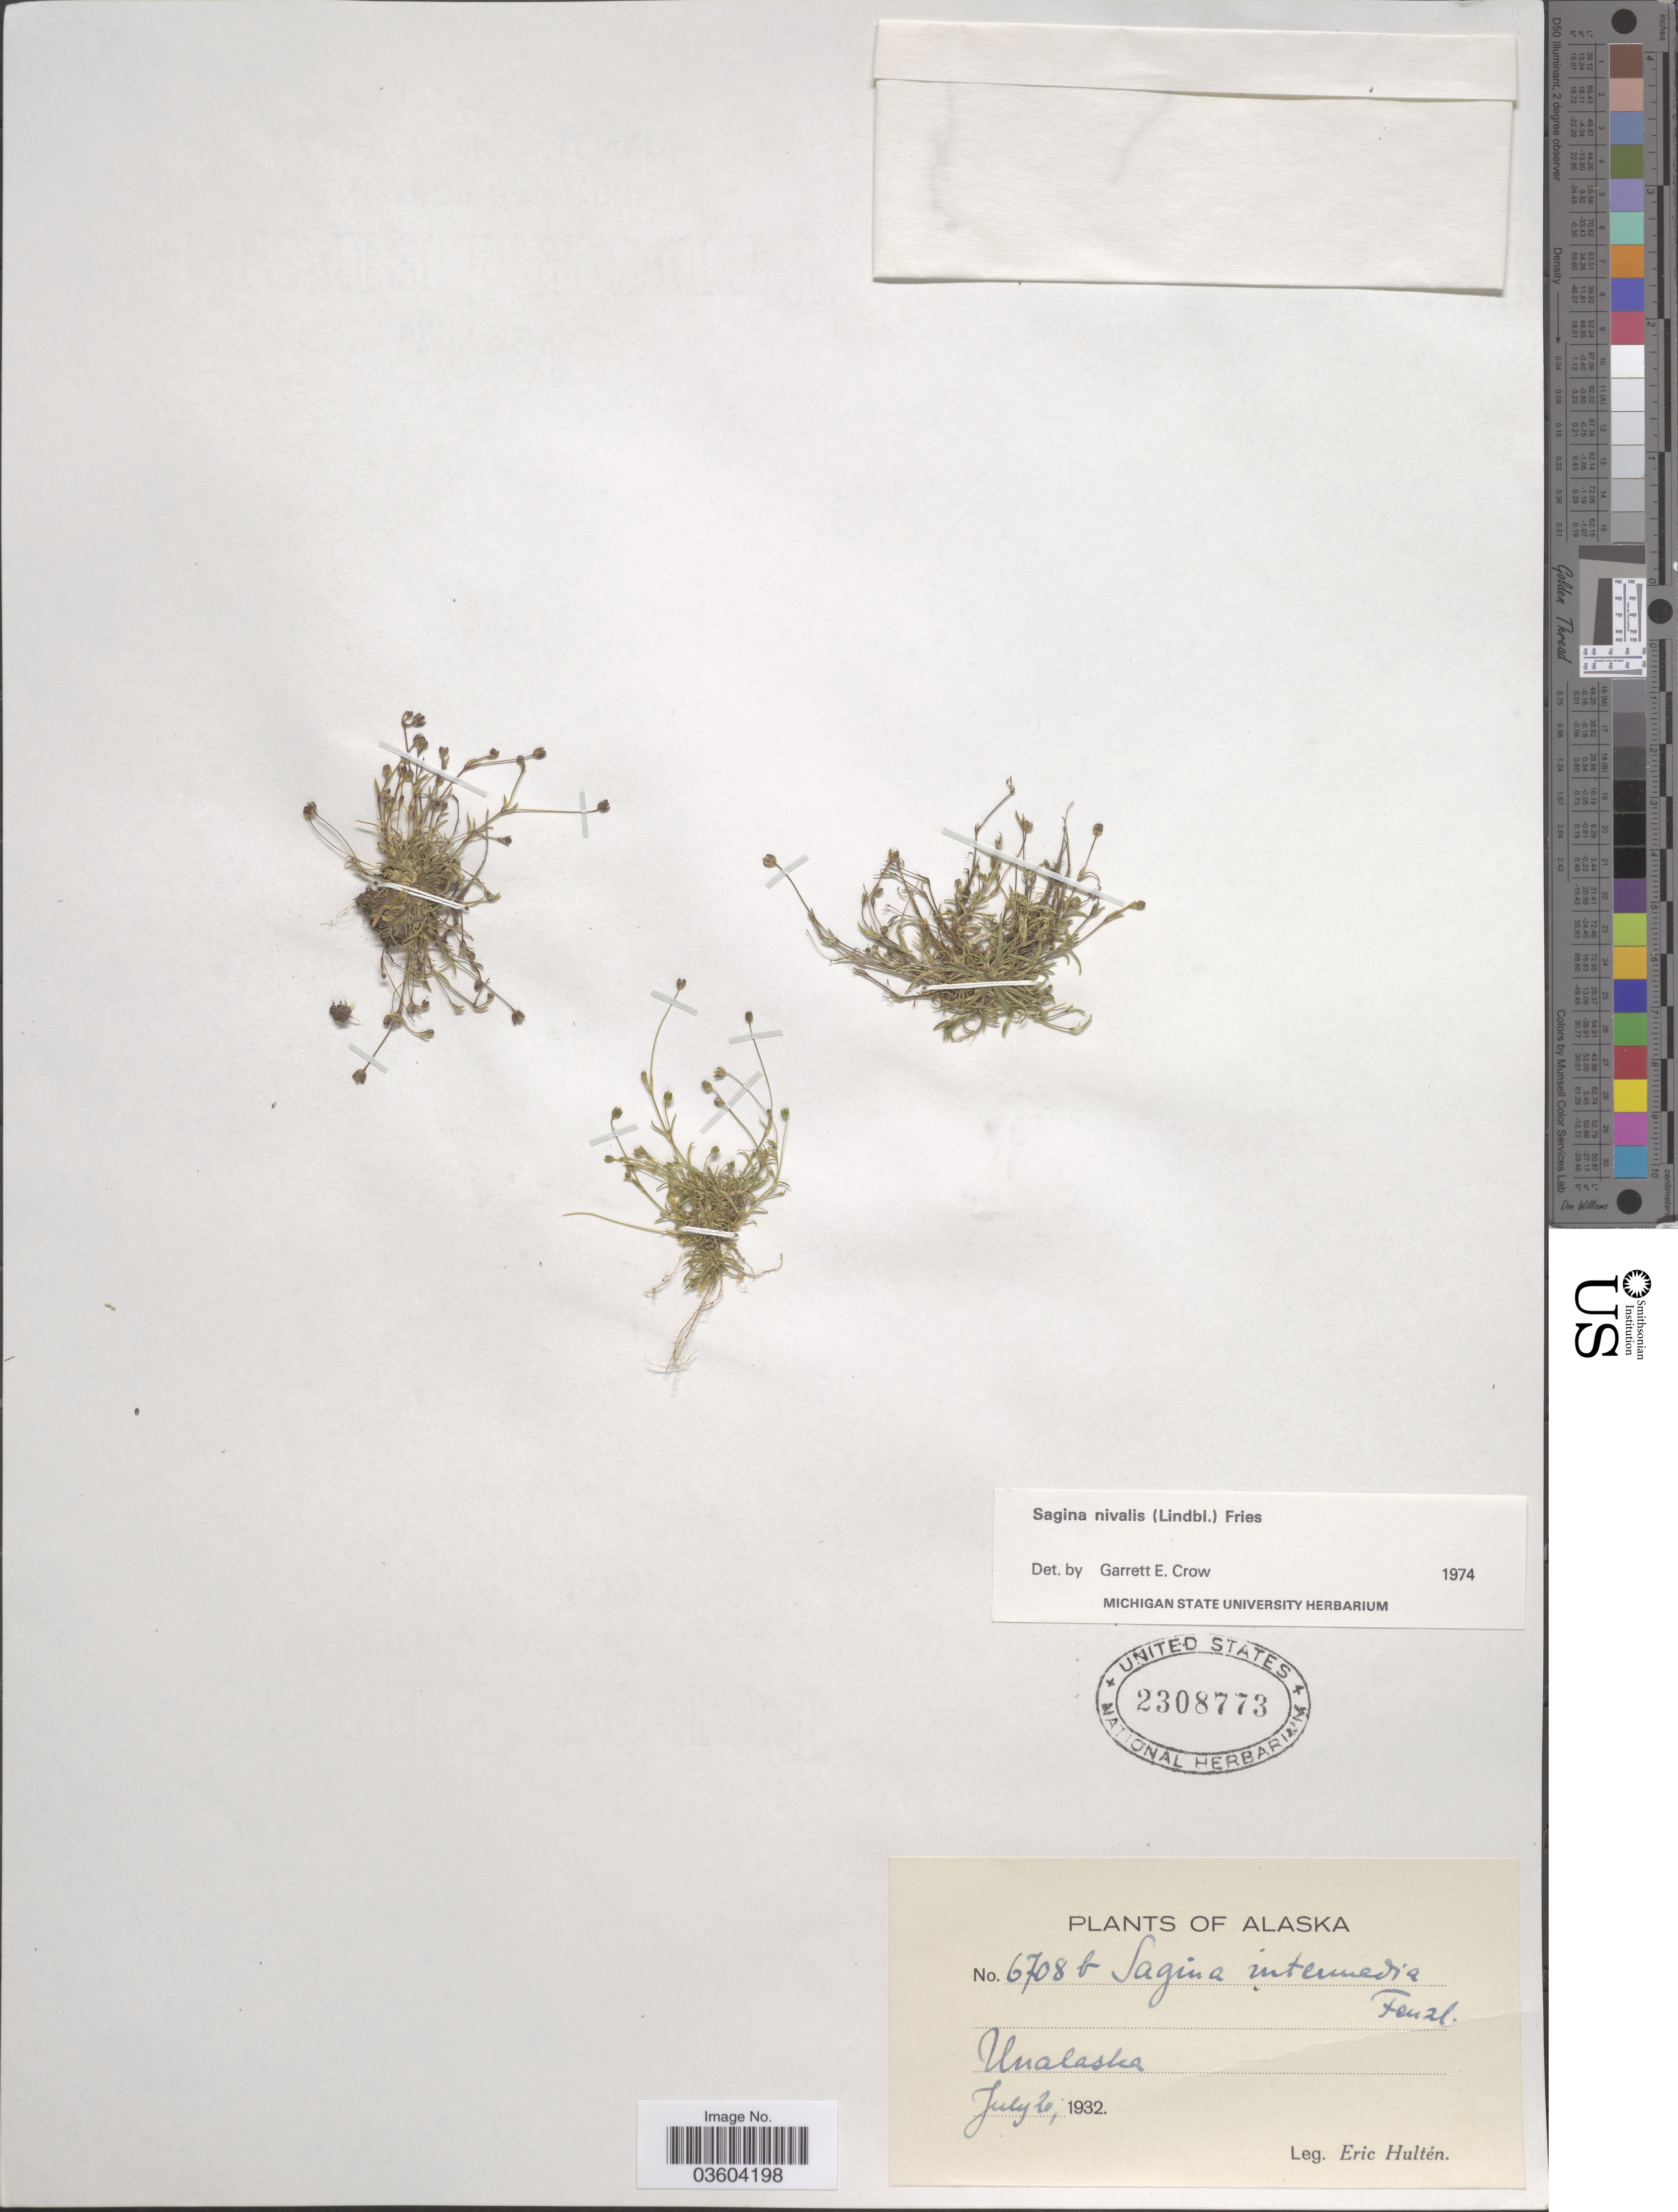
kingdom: Plantae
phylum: Tracheophyta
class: Magnoliopsida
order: Caryophyllales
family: Caryophyllaceae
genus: Sagina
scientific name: Sagina nivalis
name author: (Lindblom) Fr.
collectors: E. G. Hultén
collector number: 6708b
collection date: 1932-07-20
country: United States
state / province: Alaska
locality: Unalaska.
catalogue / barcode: US 2308773